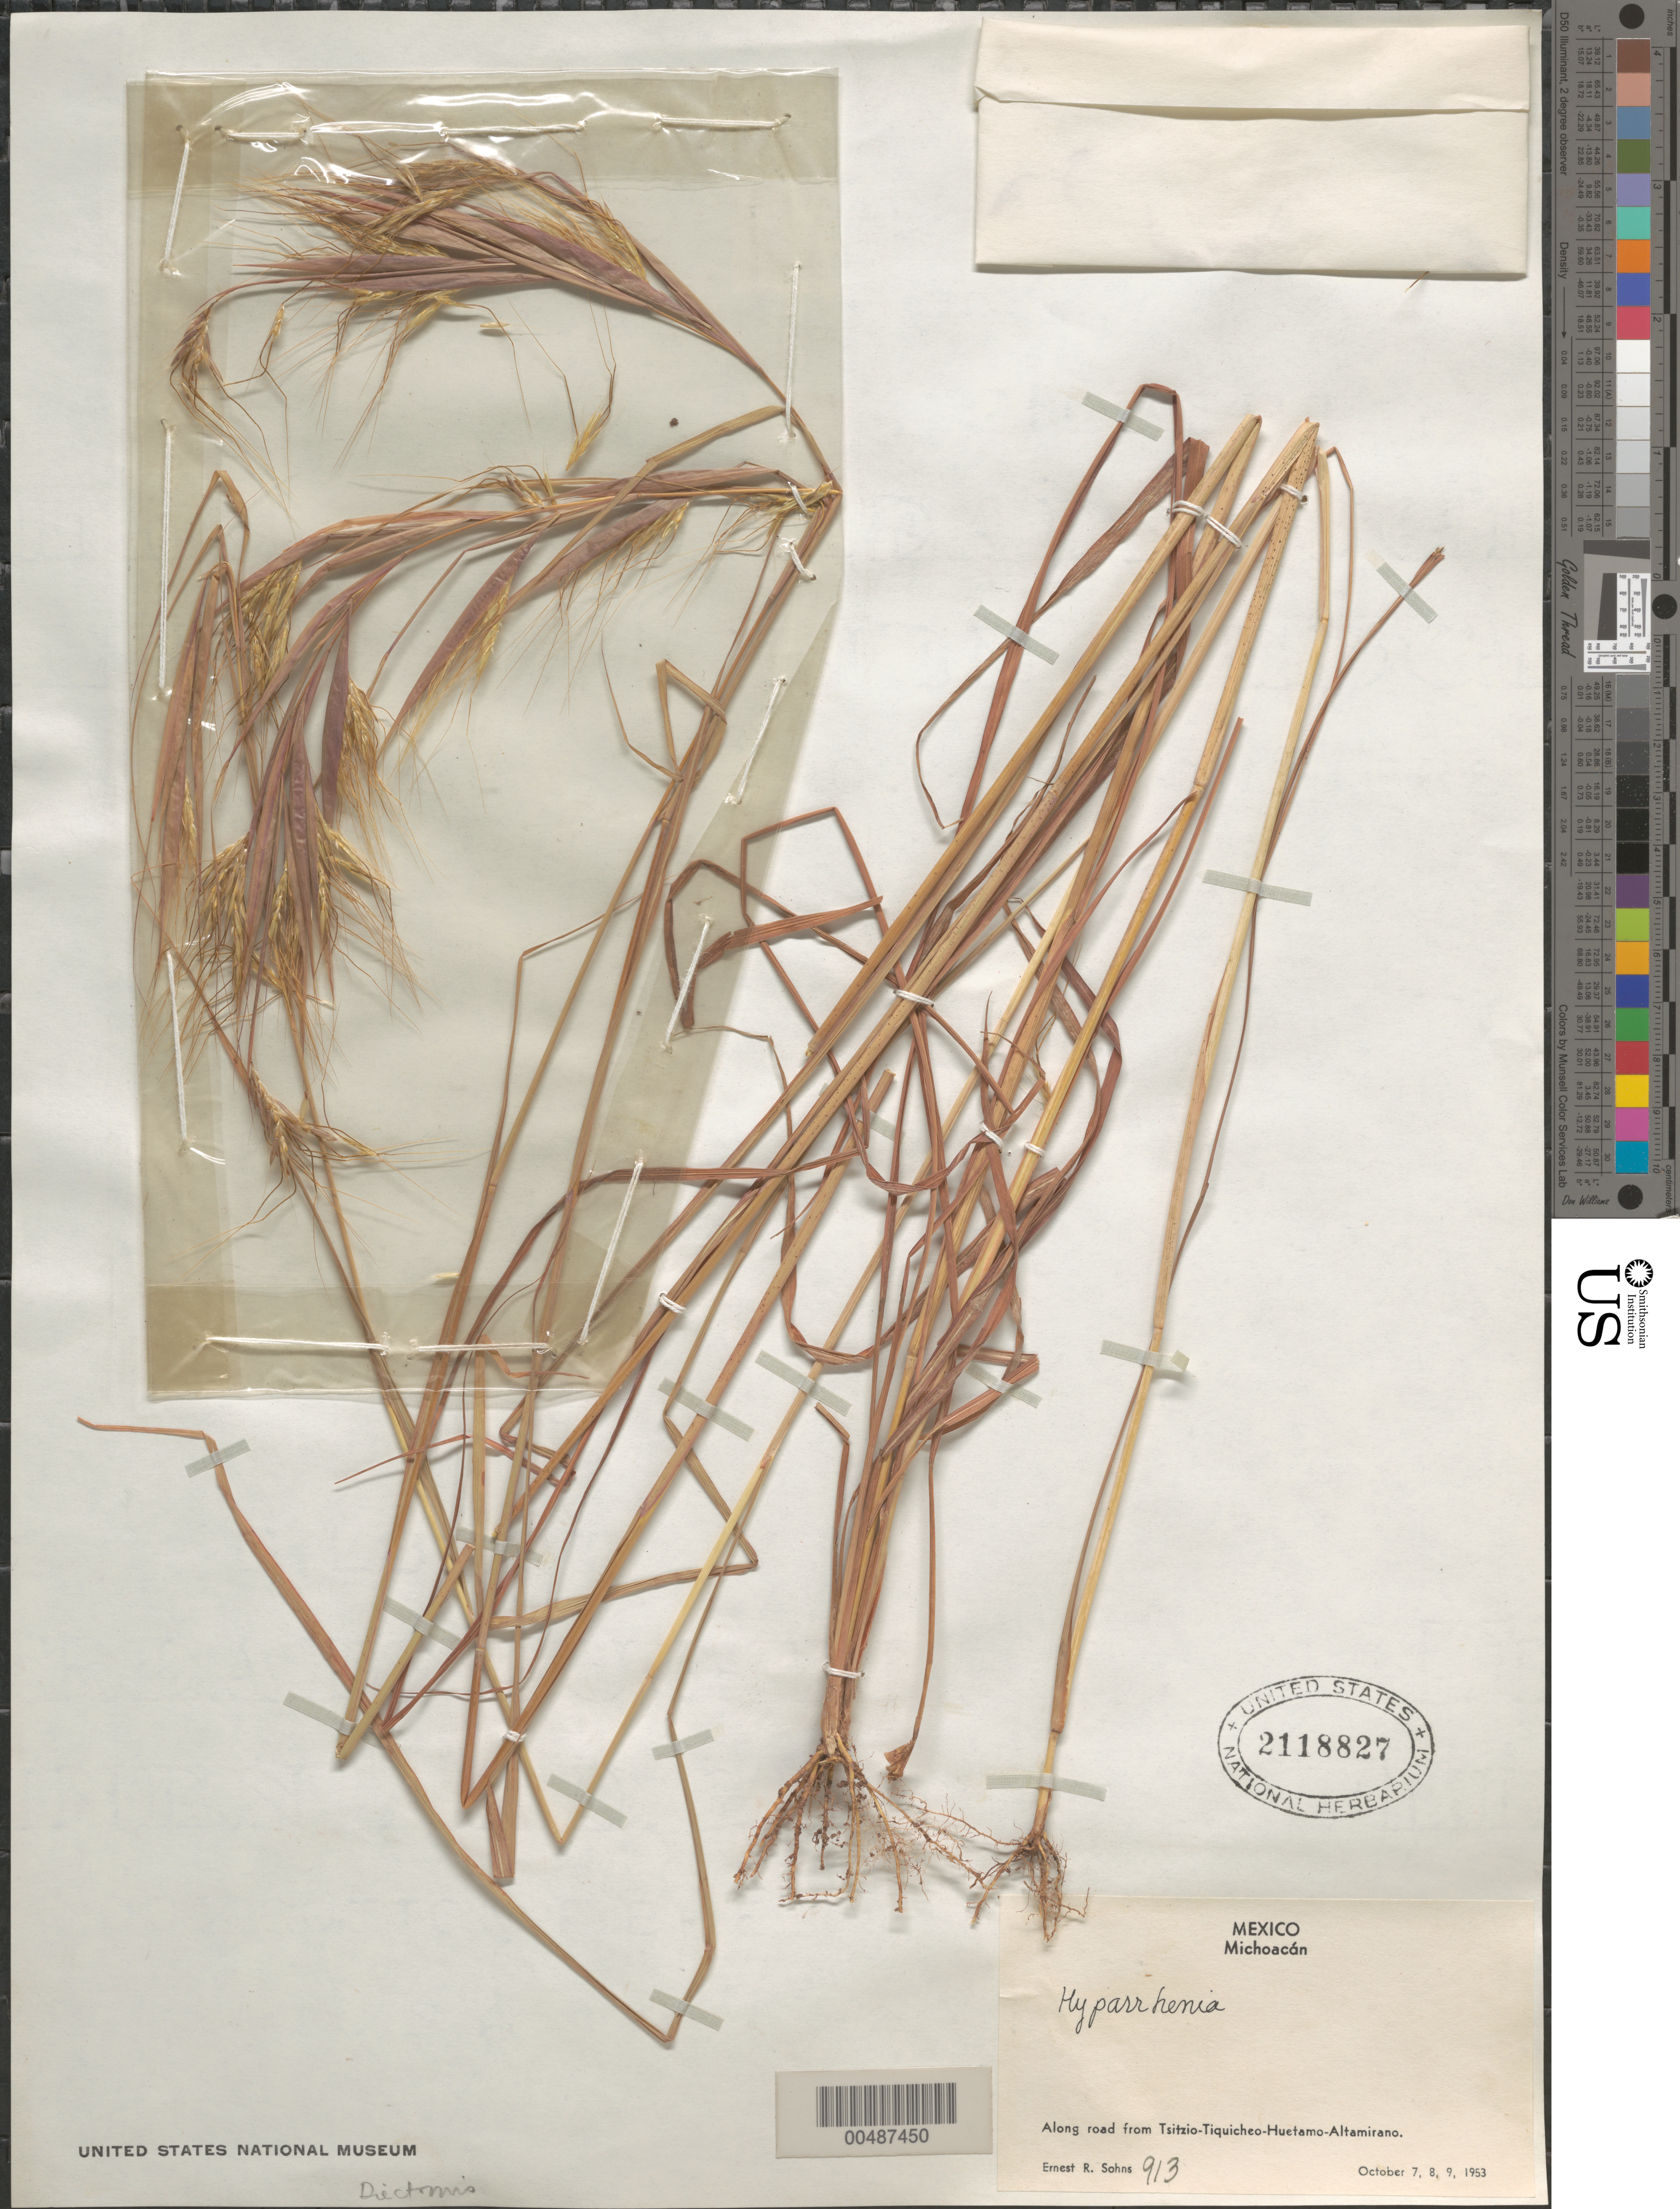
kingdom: Plantae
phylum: Tracheophyta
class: Liliopsida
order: Poales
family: Poaceae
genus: Hyparrhenia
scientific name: Hyparrhenia sp.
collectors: E. R. Sohns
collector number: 913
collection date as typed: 7 Oct 1953 to 9 Oct 1953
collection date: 1953-10-07/1953-10-09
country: Mexico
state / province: Michoacán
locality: Along rd from Tsitzio-Tiquicheo-Huetamo-Altamirano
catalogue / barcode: US 2118827